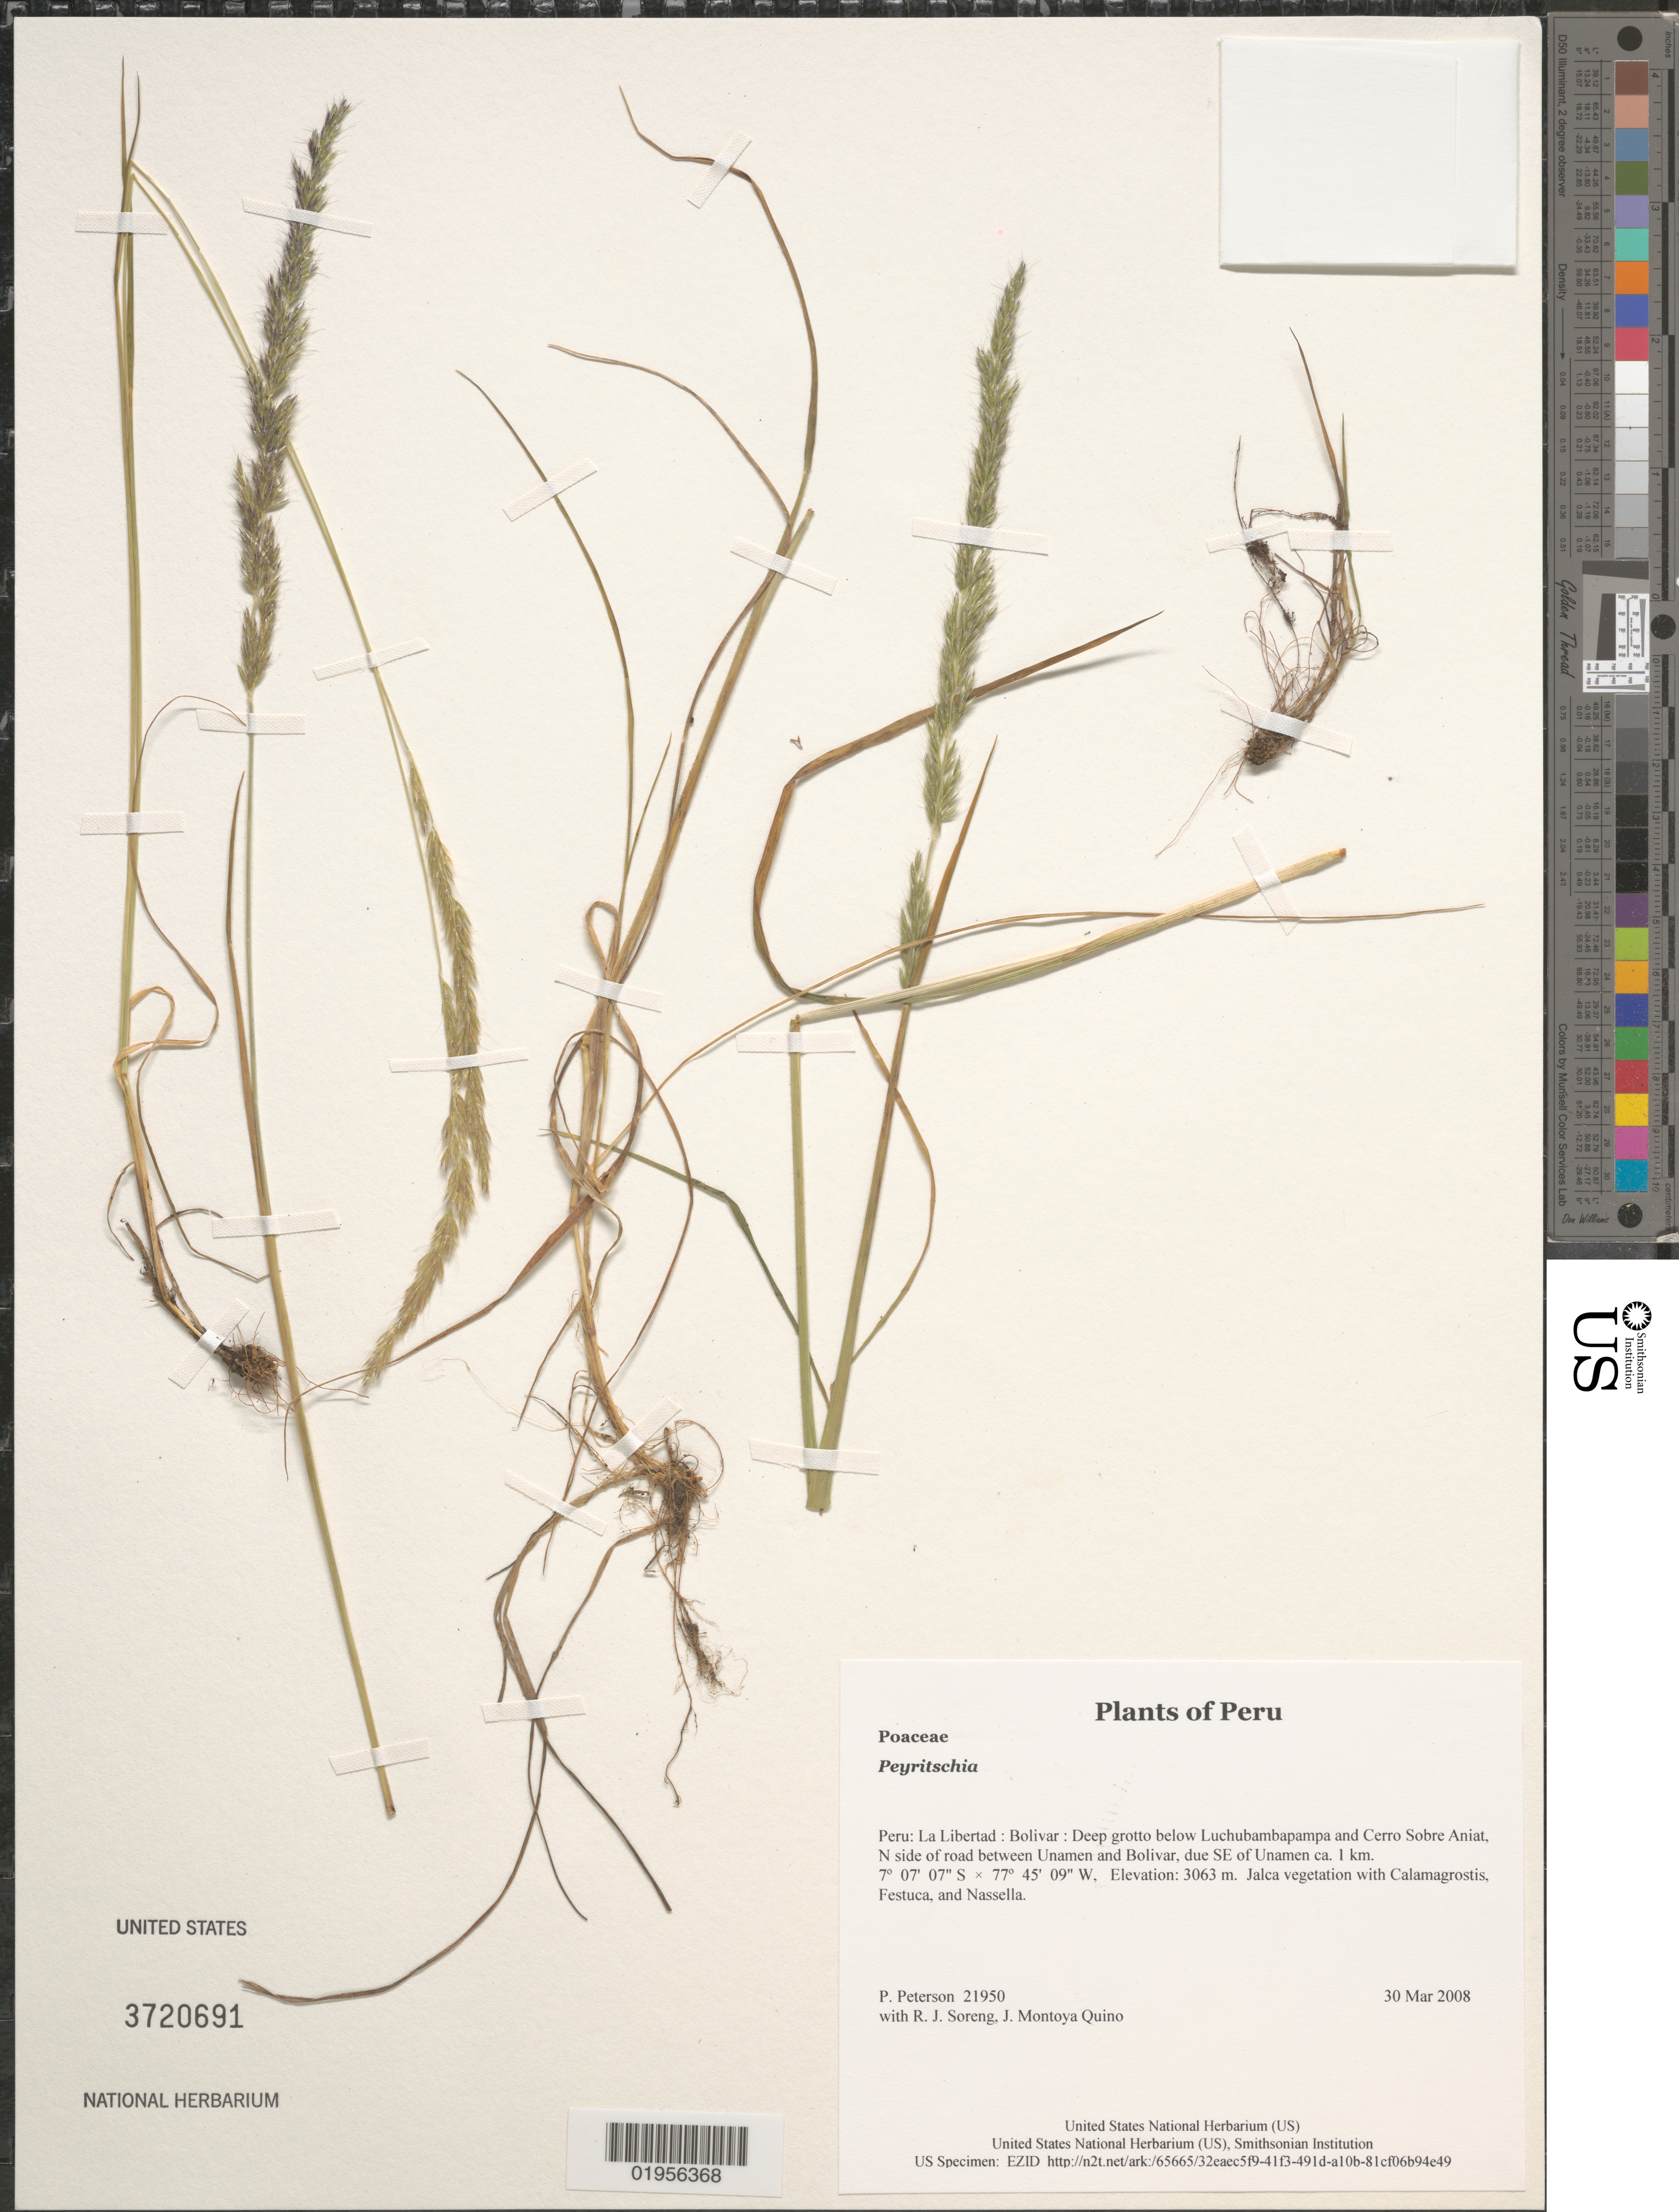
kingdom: Plantae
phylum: Tracheophyta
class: Liliopsida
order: Poales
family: Poaceae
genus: Peyritschia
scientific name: Peyritschia sp.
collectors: P. M. Peterson, R. J. Soreng & J. Montoya Quino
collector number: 21950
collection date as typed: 30 Mar 2008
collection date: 2008-03-30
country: Peru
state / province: La Libertad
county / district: Bolívar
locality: Deep grotto below Luchubambapampa and Cerro Sobre Aniat, N side of road between Unamen and Bolivar, due SE of Unamen ca. 1 km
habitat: Jalca vegetation with Calamagrostis, Festuca, and Nassella.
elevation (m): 3063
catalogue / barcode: US 3720691